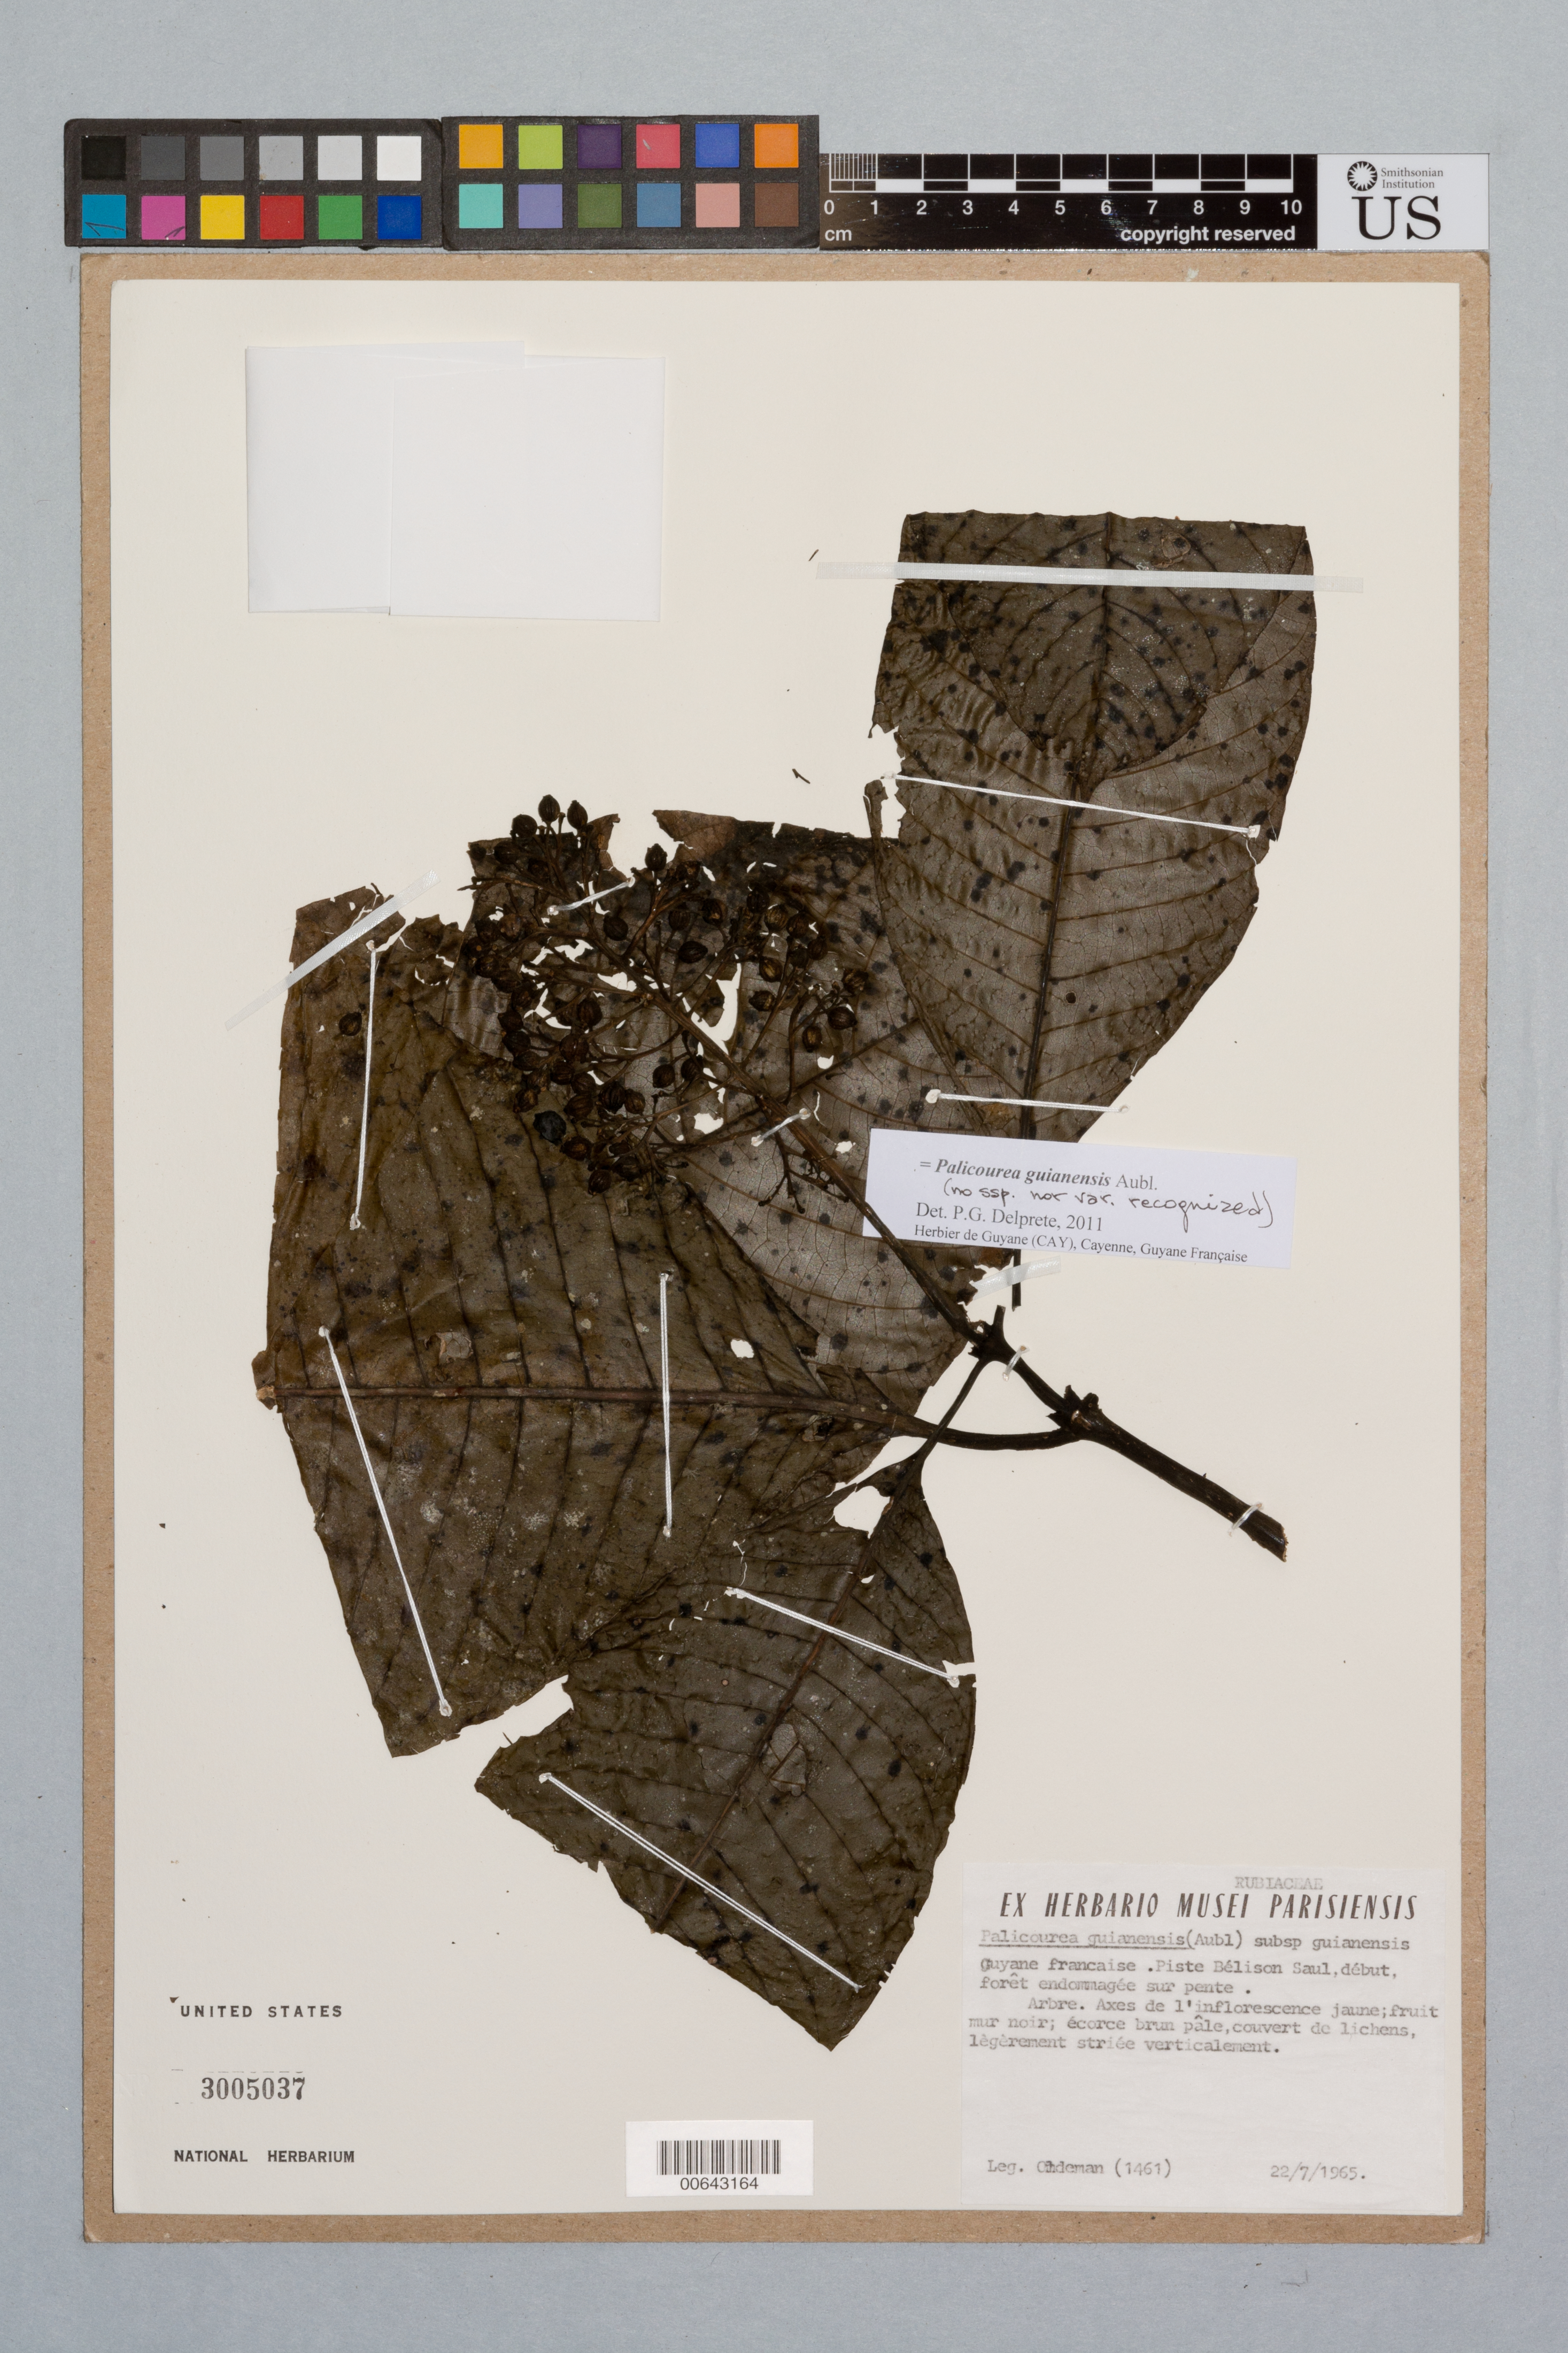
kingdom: Plantae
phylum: Tracheophyta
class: Magnoliopsida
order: Gentianales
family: Rubiaceae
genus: Palicourea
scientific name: Palicourea guianensis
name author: Aubl.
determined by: Delprete, P. G., Herb. de Guyane Cay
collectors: R. Oldeman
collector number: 1461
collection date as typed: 22-Jul-65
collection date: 1965-07-22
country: French Guiana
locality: Piste de Bélizon - Saül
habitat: Foret endommagee sur pente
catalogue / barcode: US 3005037